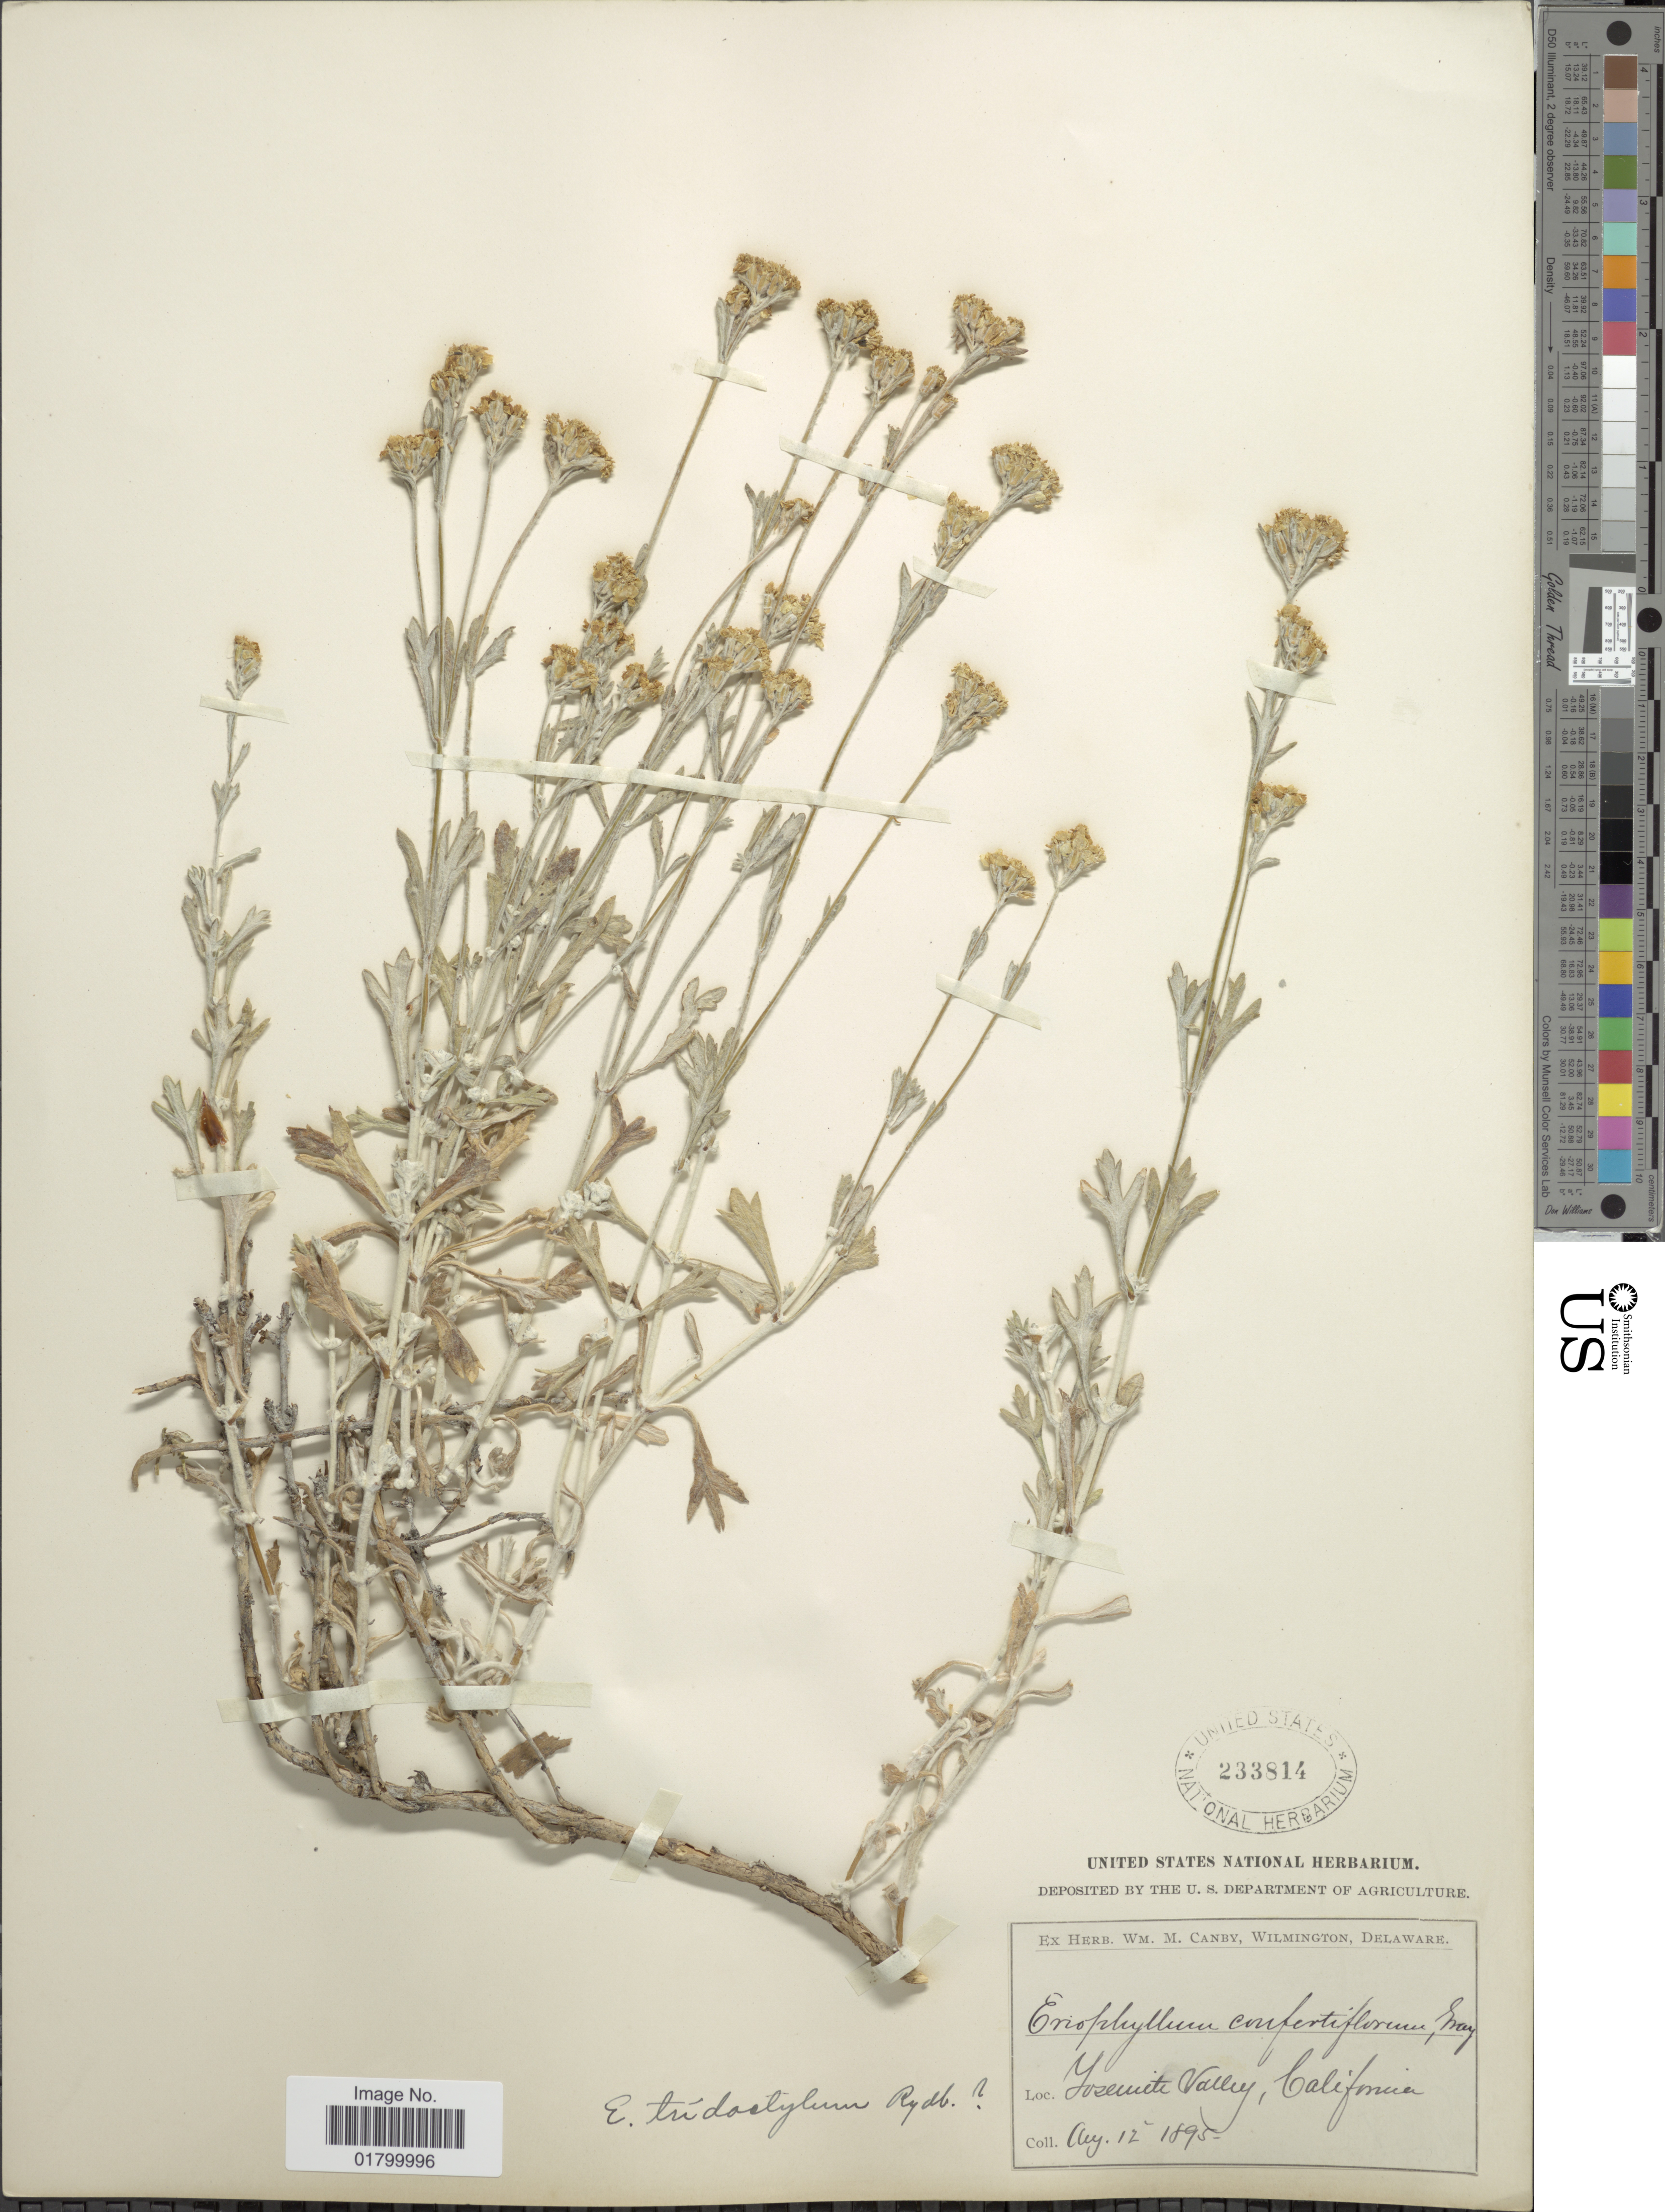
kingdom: Plantae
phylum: Tracheophyta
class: Magnoliopsida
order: Asterales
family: Asteraceae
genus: Eriophyllum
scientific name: Eriophyllum confertiflorum var. tridactylum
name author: (Rydb.) Munz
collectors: ex herb. W.M. Canby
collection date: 1895-08-12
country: United States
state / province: California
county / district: Mariposa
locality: Yosemite Valley, California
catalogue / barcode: US 233814